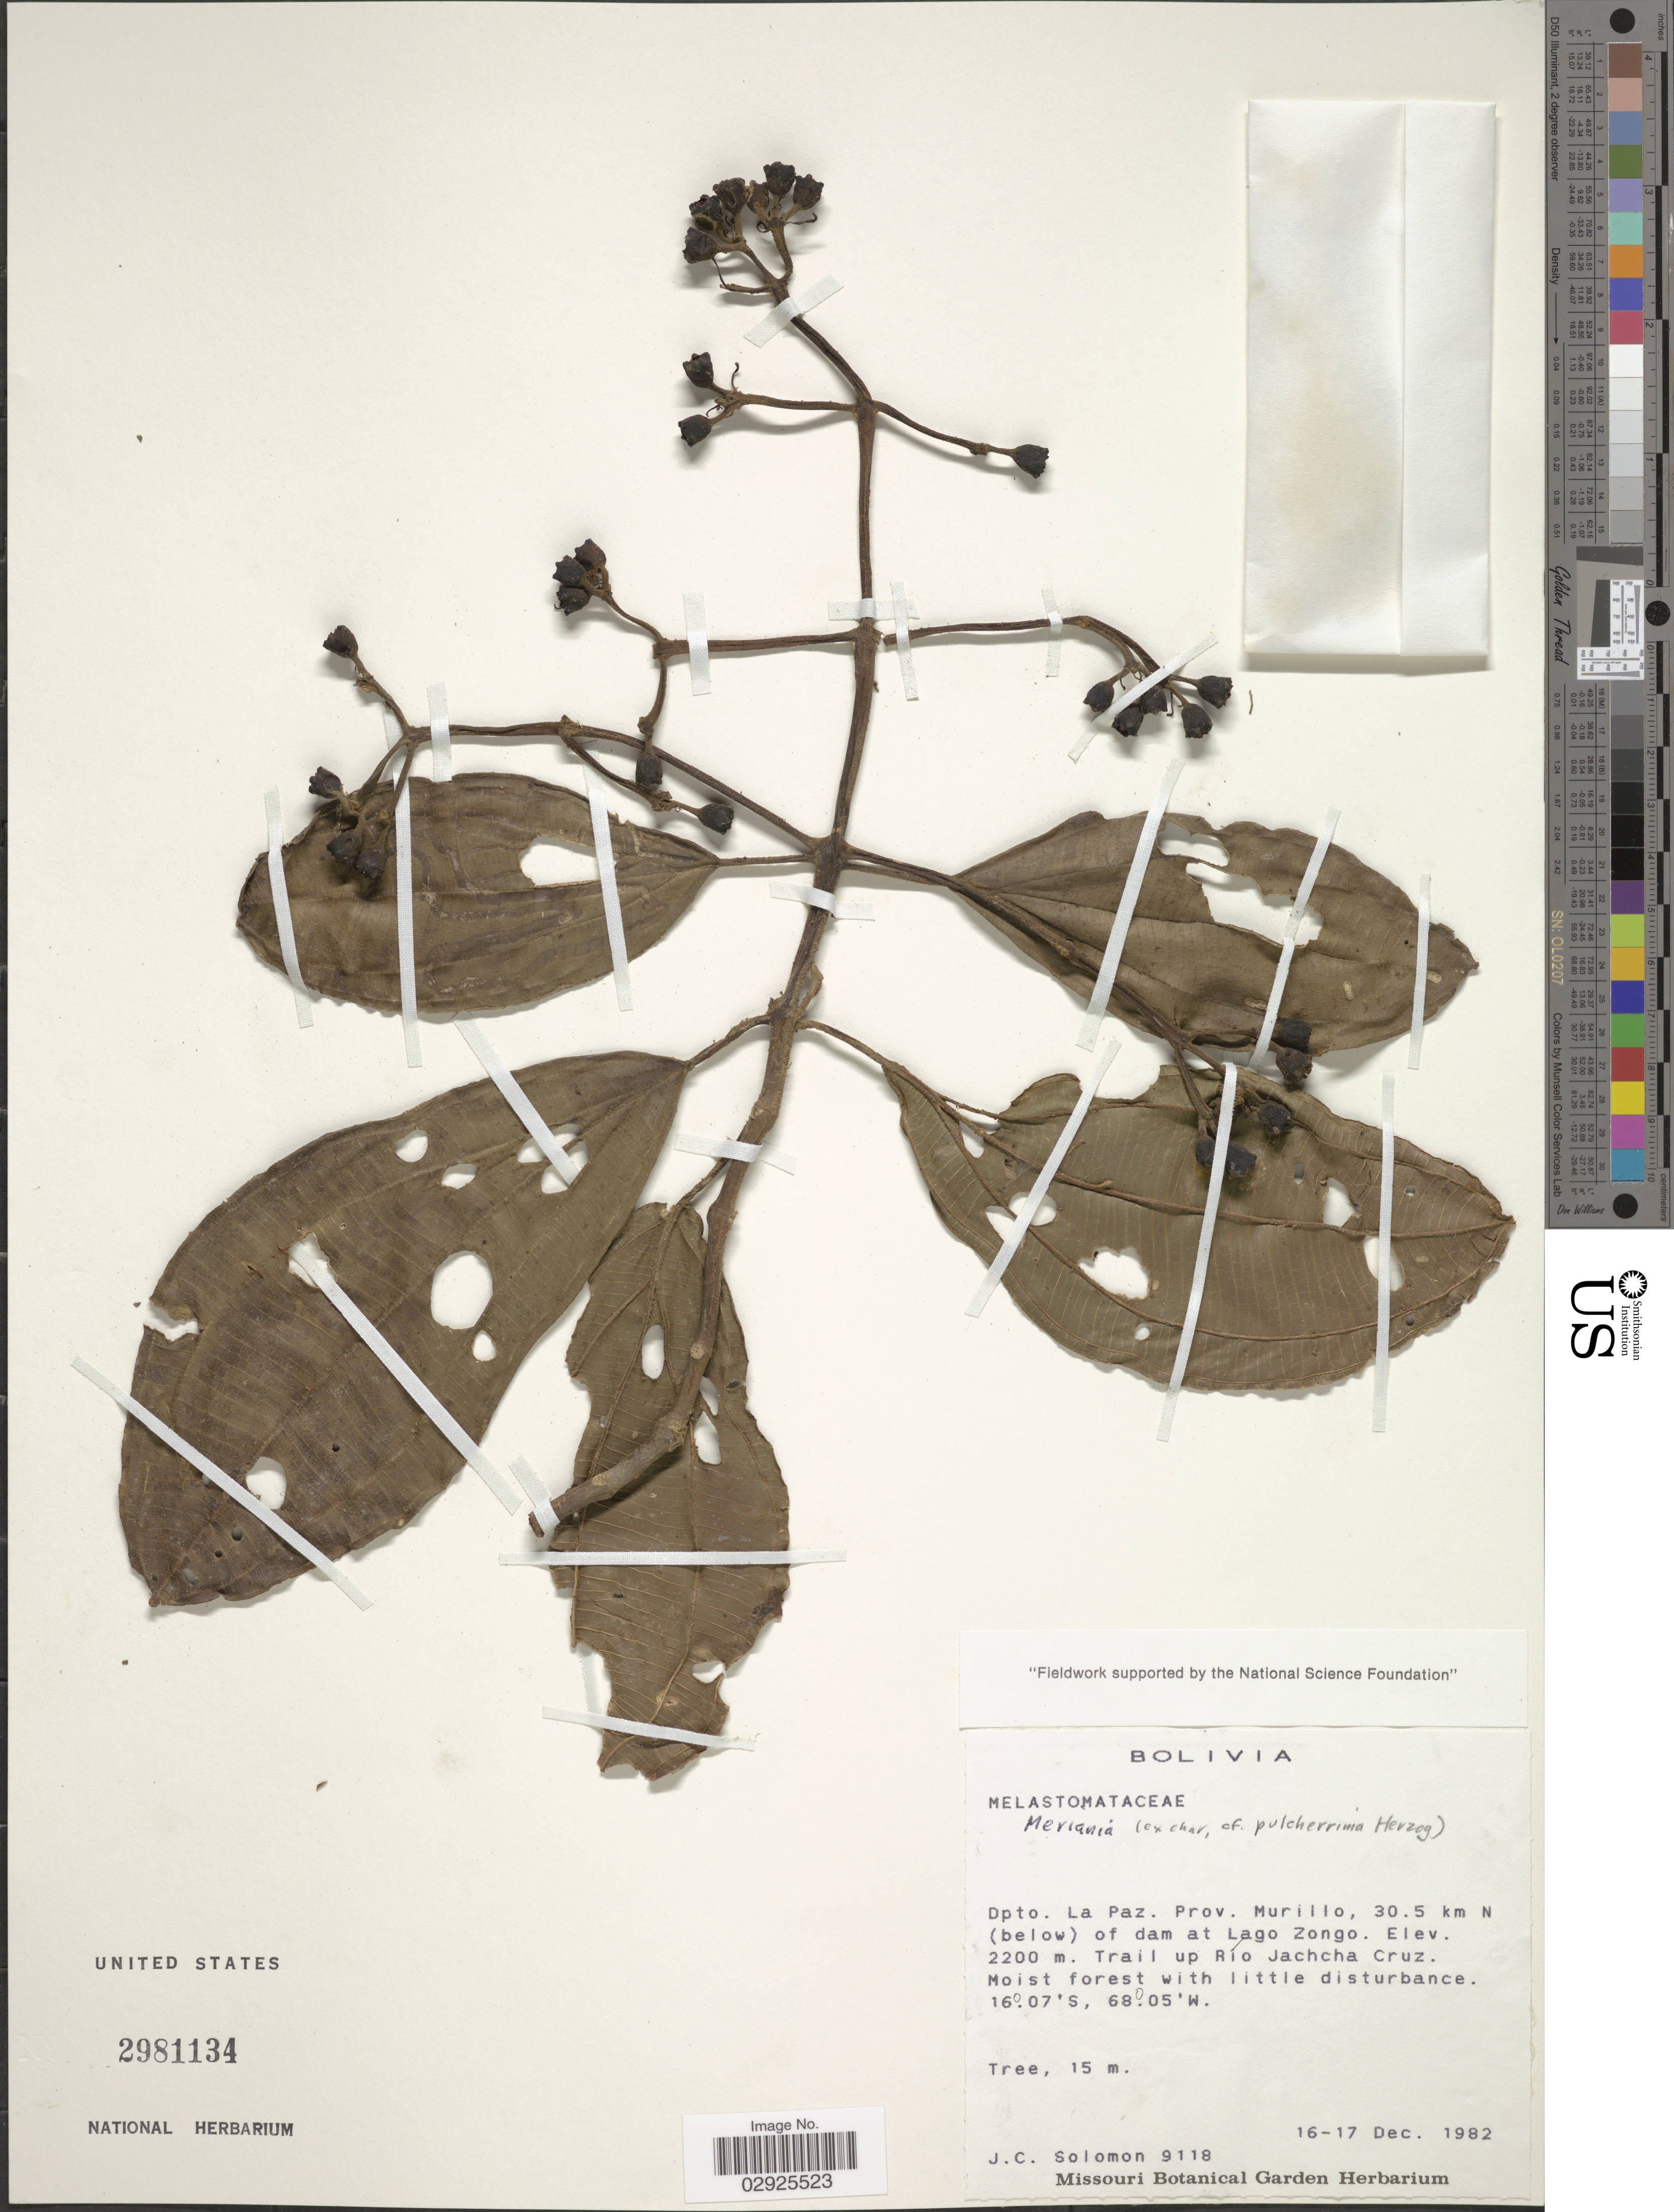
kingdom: Plantae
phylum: Tracheophyta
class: Magnoliopsida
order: Myrtales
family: Melastomataceae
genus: Meriania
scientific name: Meriania pulcherrima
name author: Herzog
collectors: J. C. Solomon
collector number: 9118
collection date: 1982-12-16/1982-12-17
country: Bolivia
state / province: La Paz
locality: Dpto. La Paz, Prov. Murillo, 30.5 km N (below) of dam at Lago Zongo, Trail up Rio Jachcha Cruz.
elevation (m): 2200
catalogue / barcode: US 2981134